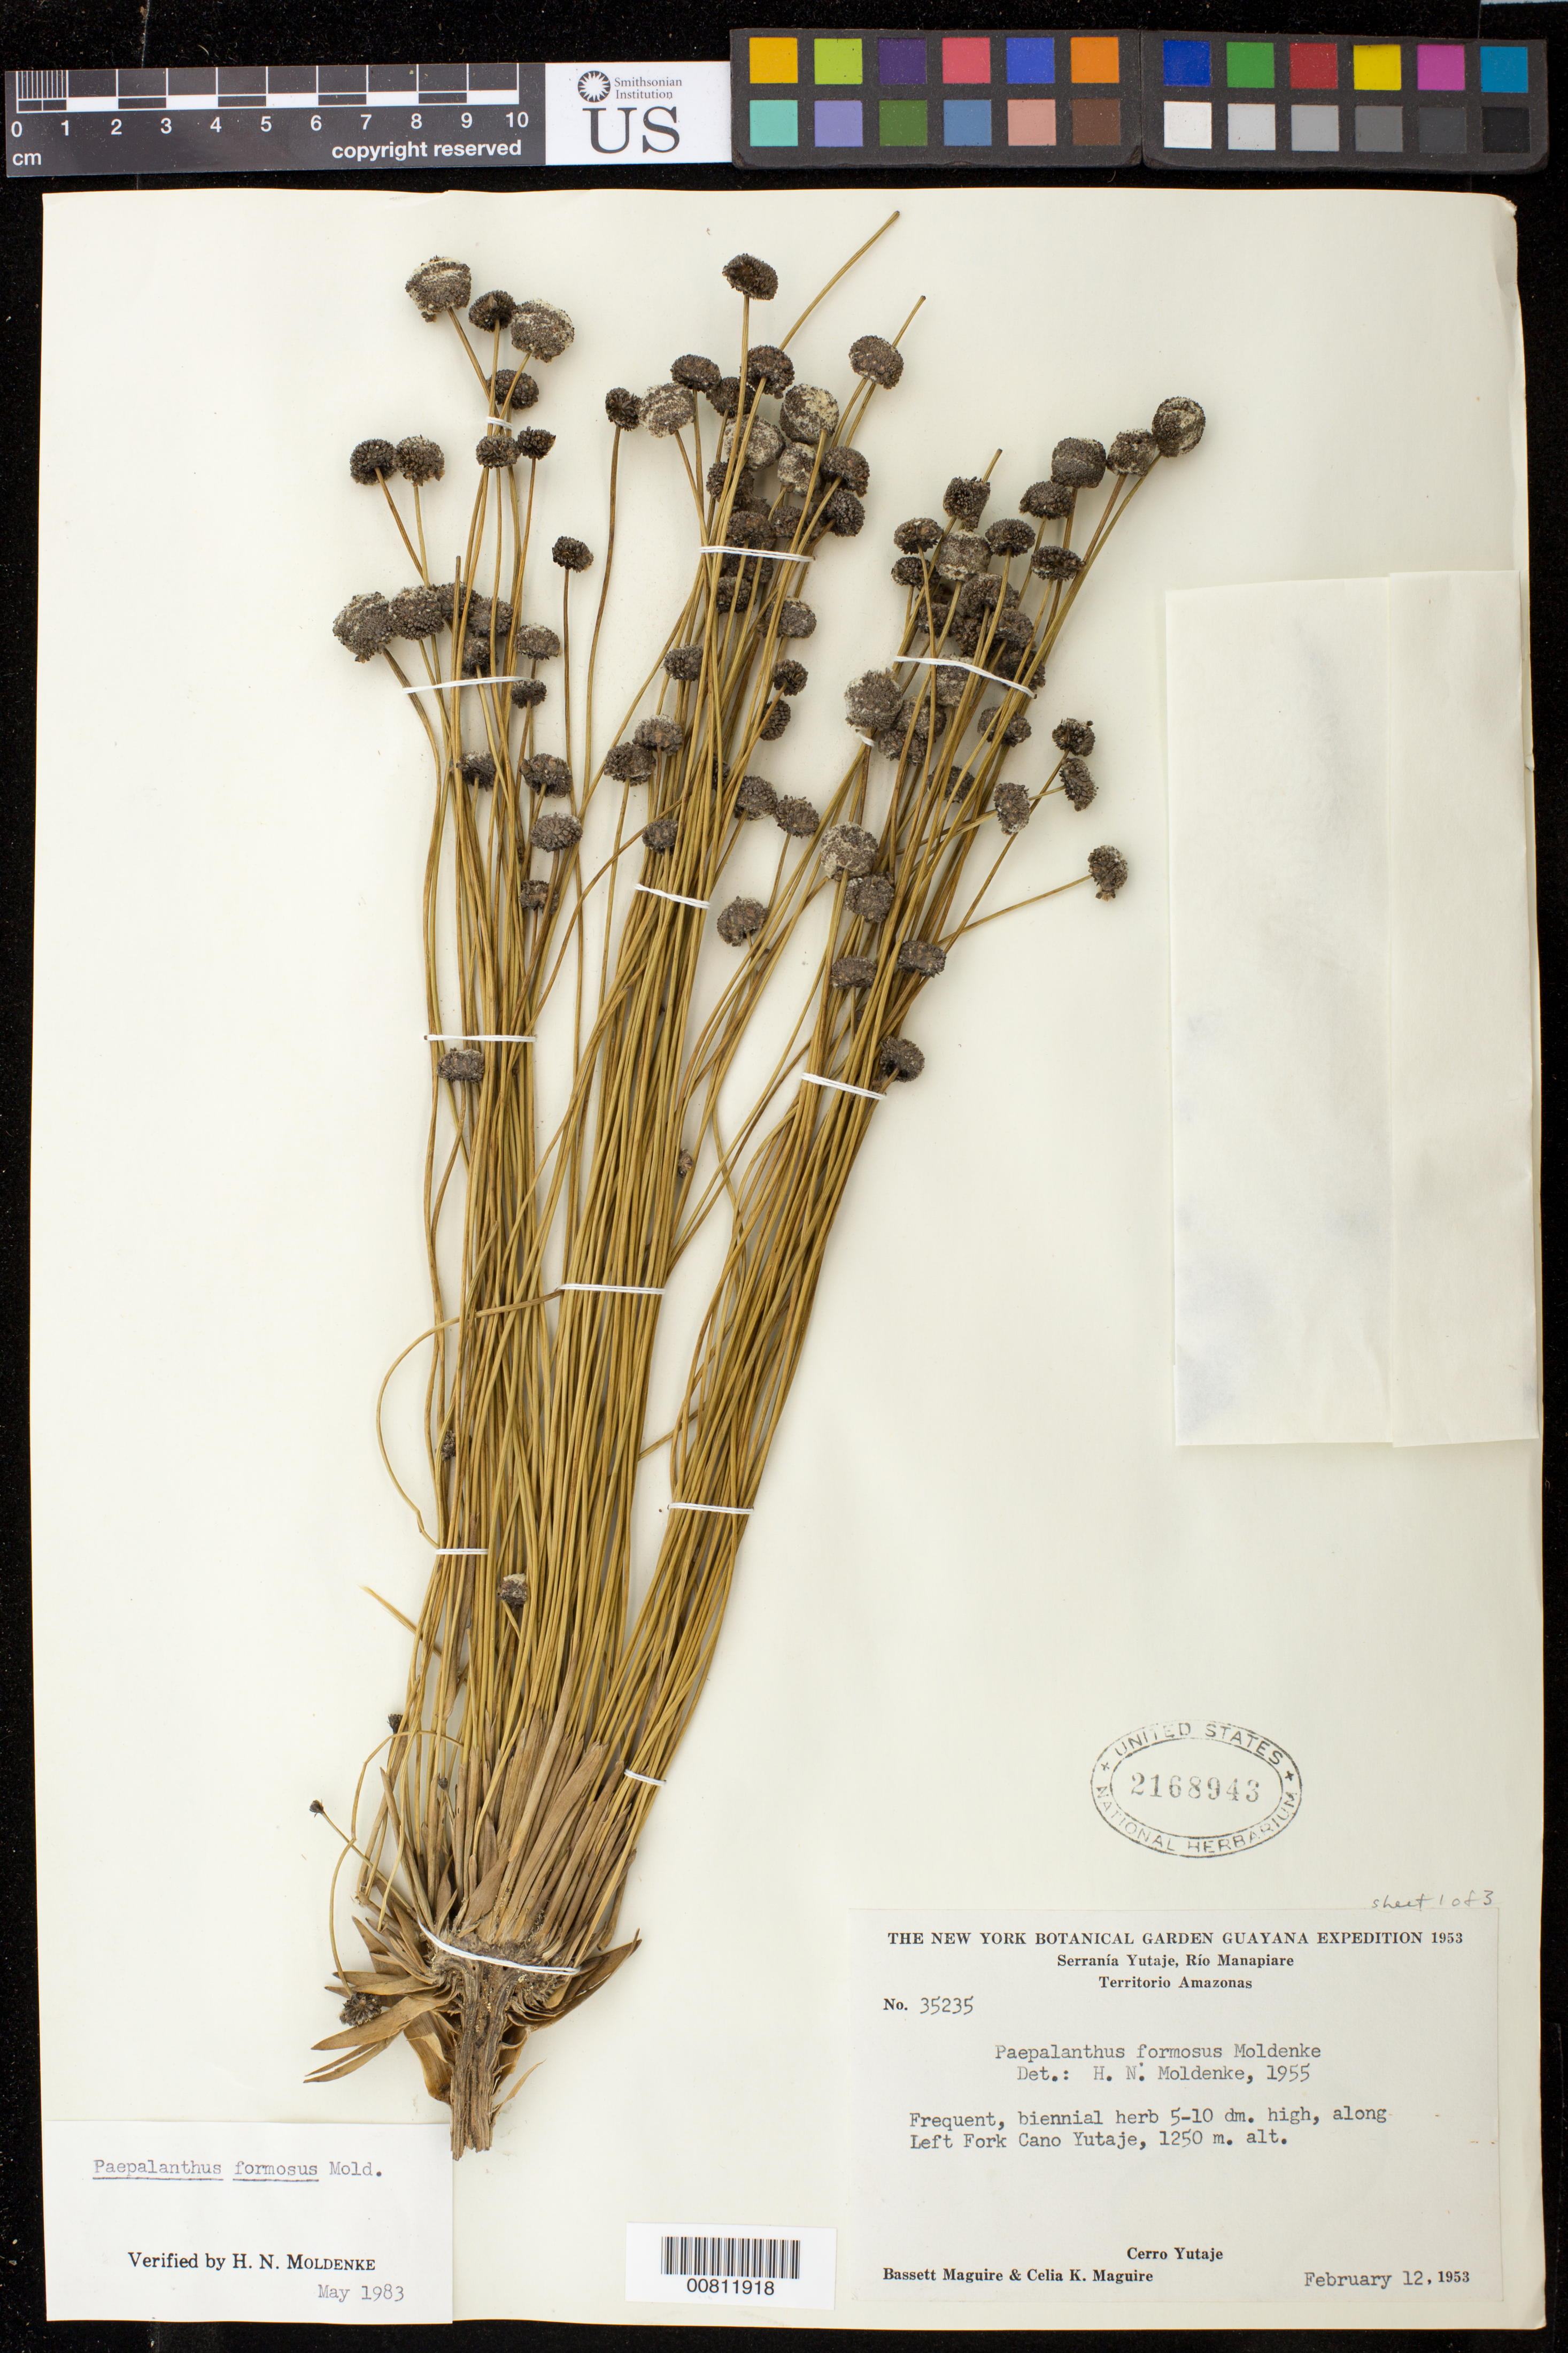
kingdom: Plantae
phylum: Tracheophyta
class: Liliopsida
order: Poales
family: Eriocaulaceae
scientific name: Coracoralina chiquitensis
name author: (Herzog) Andrino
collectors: B. Maguire & C. K. Maguire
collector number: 35235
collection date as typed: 12-Feb-53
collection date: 1953-02-12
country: Venezuela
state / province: Amazonas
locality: Serranía Yutajé, Río Manapiare, Cerro Yutajé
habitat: Along caño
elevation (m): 1250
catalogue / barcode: US 2168943